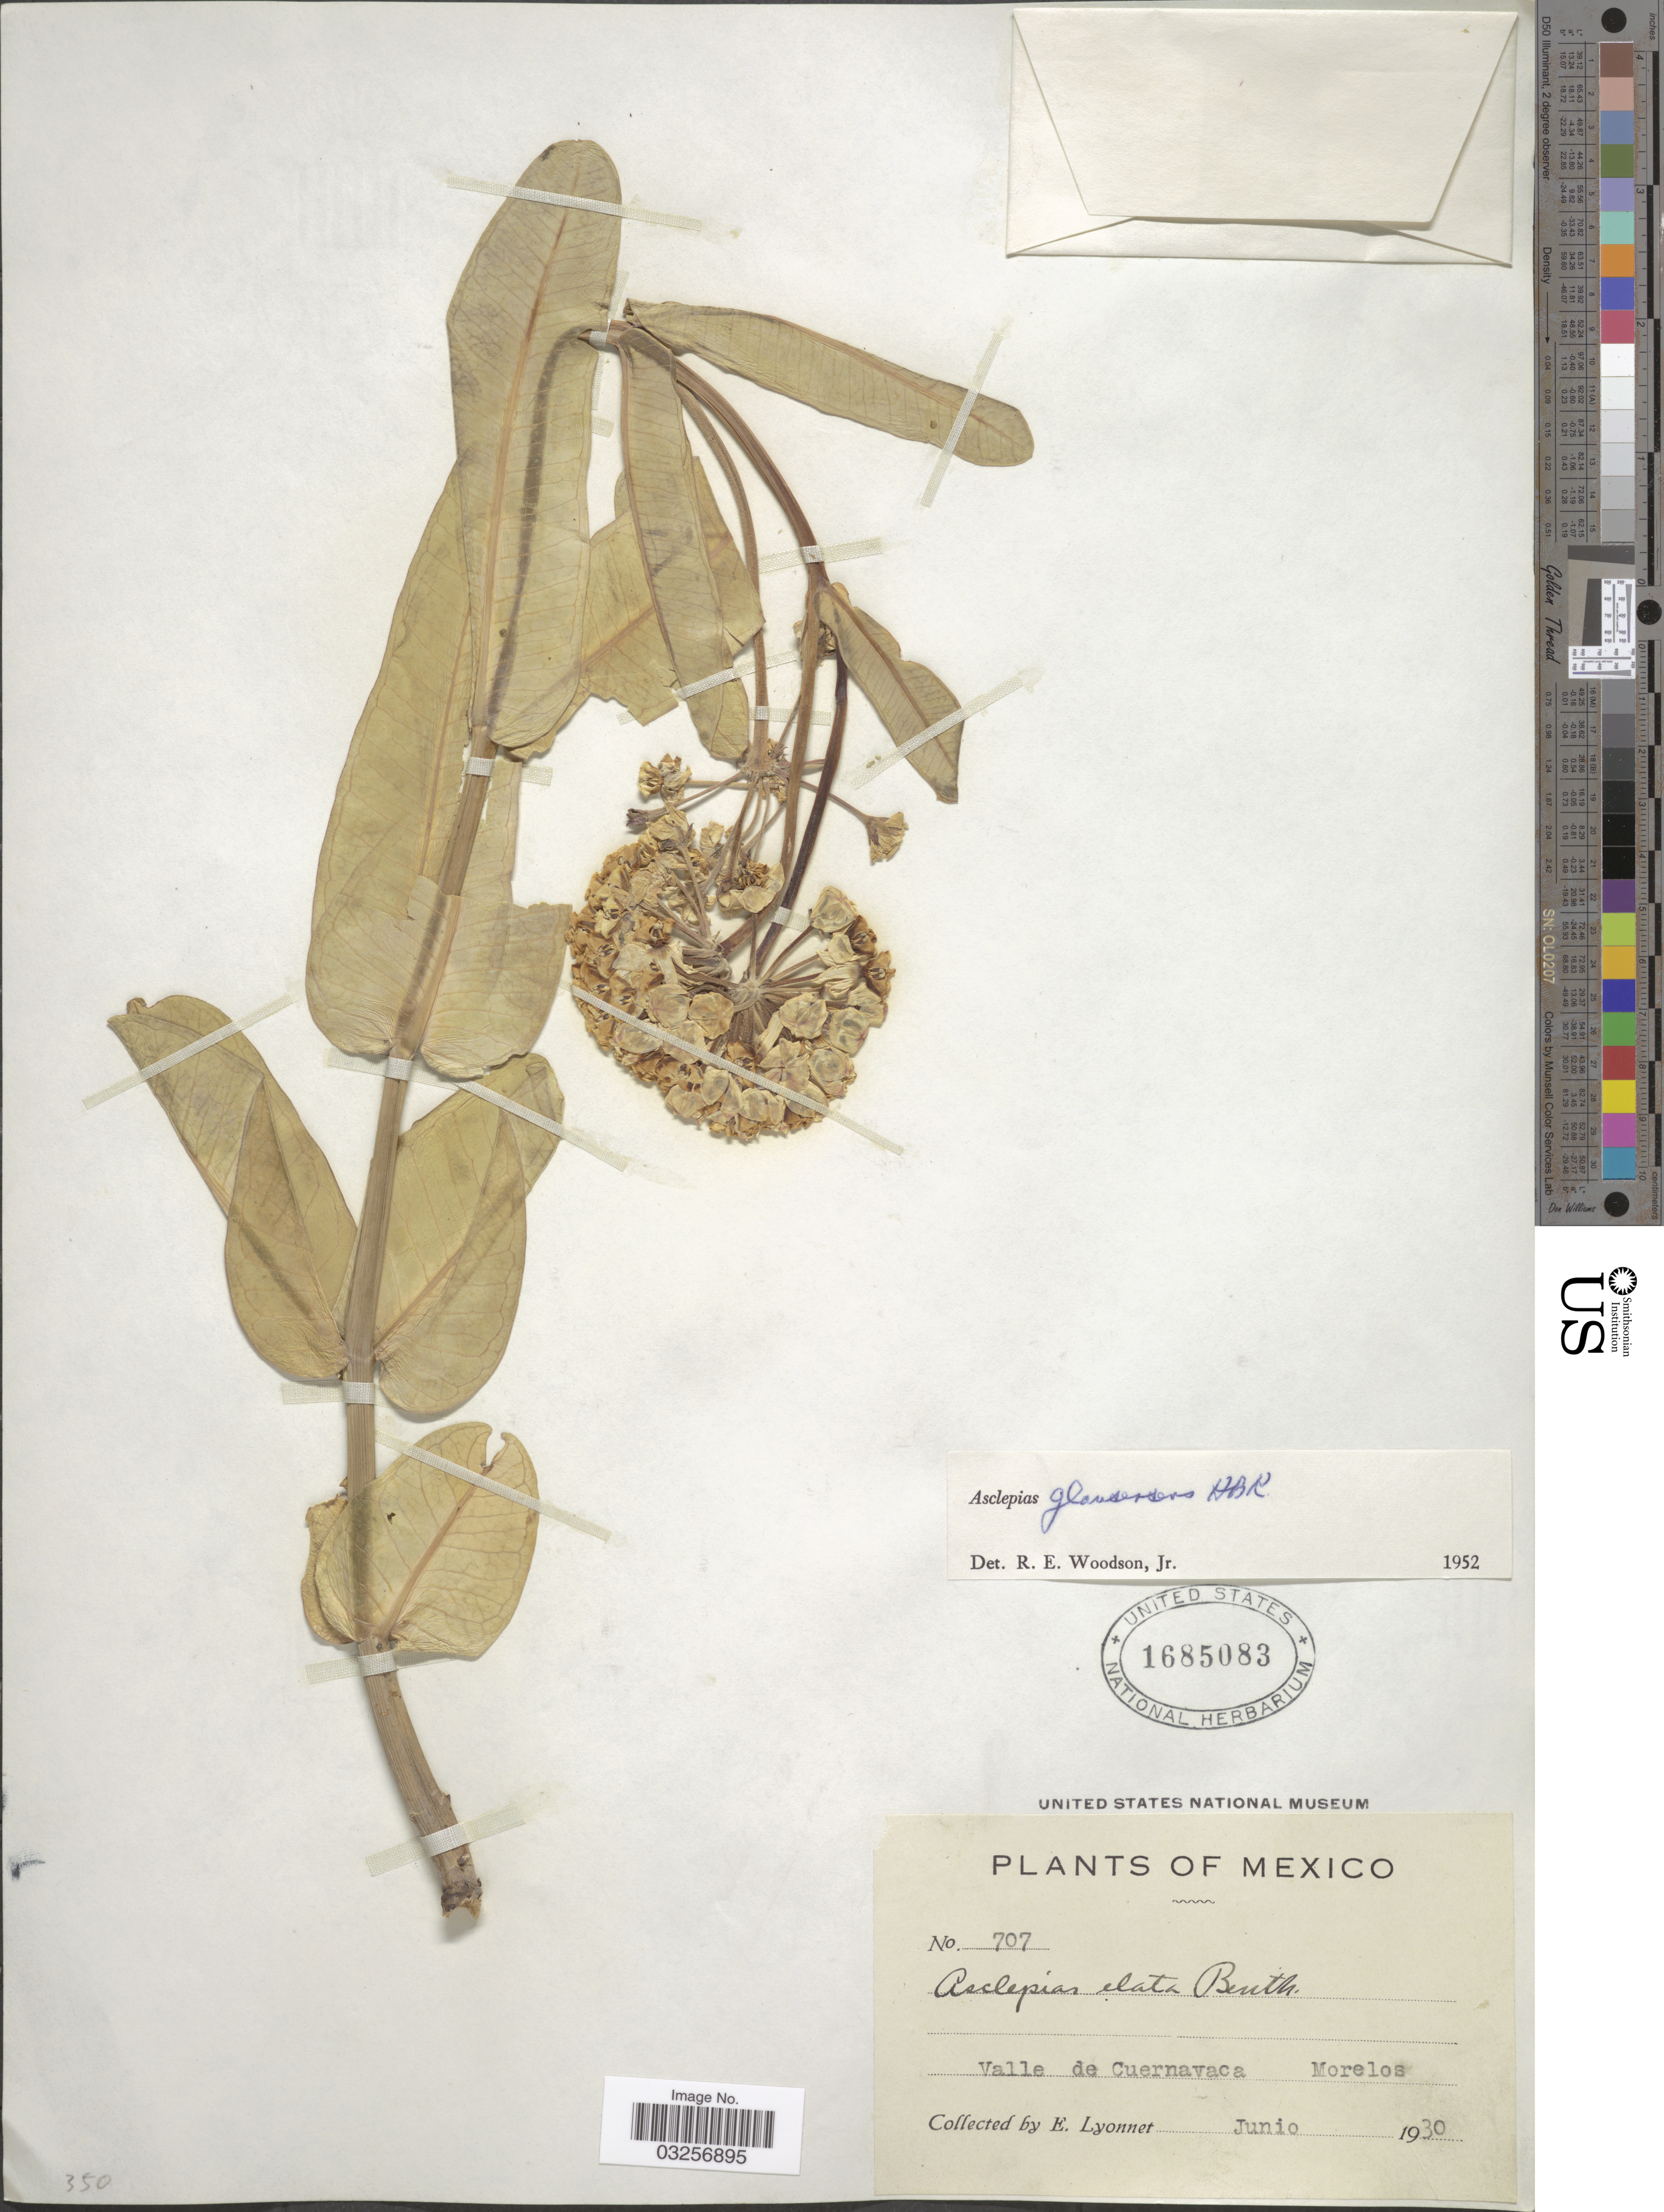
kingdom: Plantae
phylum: Tracheophyta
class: Magnoliopsida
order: Gentianales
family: Apocynaceae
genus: Asclepias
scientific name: Asclepias glaucescens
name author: Kunth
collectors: E. Lyonnet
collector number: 707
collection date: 1930-06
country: Mexico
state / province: Morelos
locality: Valle del Cuernavaca.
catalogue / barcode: US 1685083